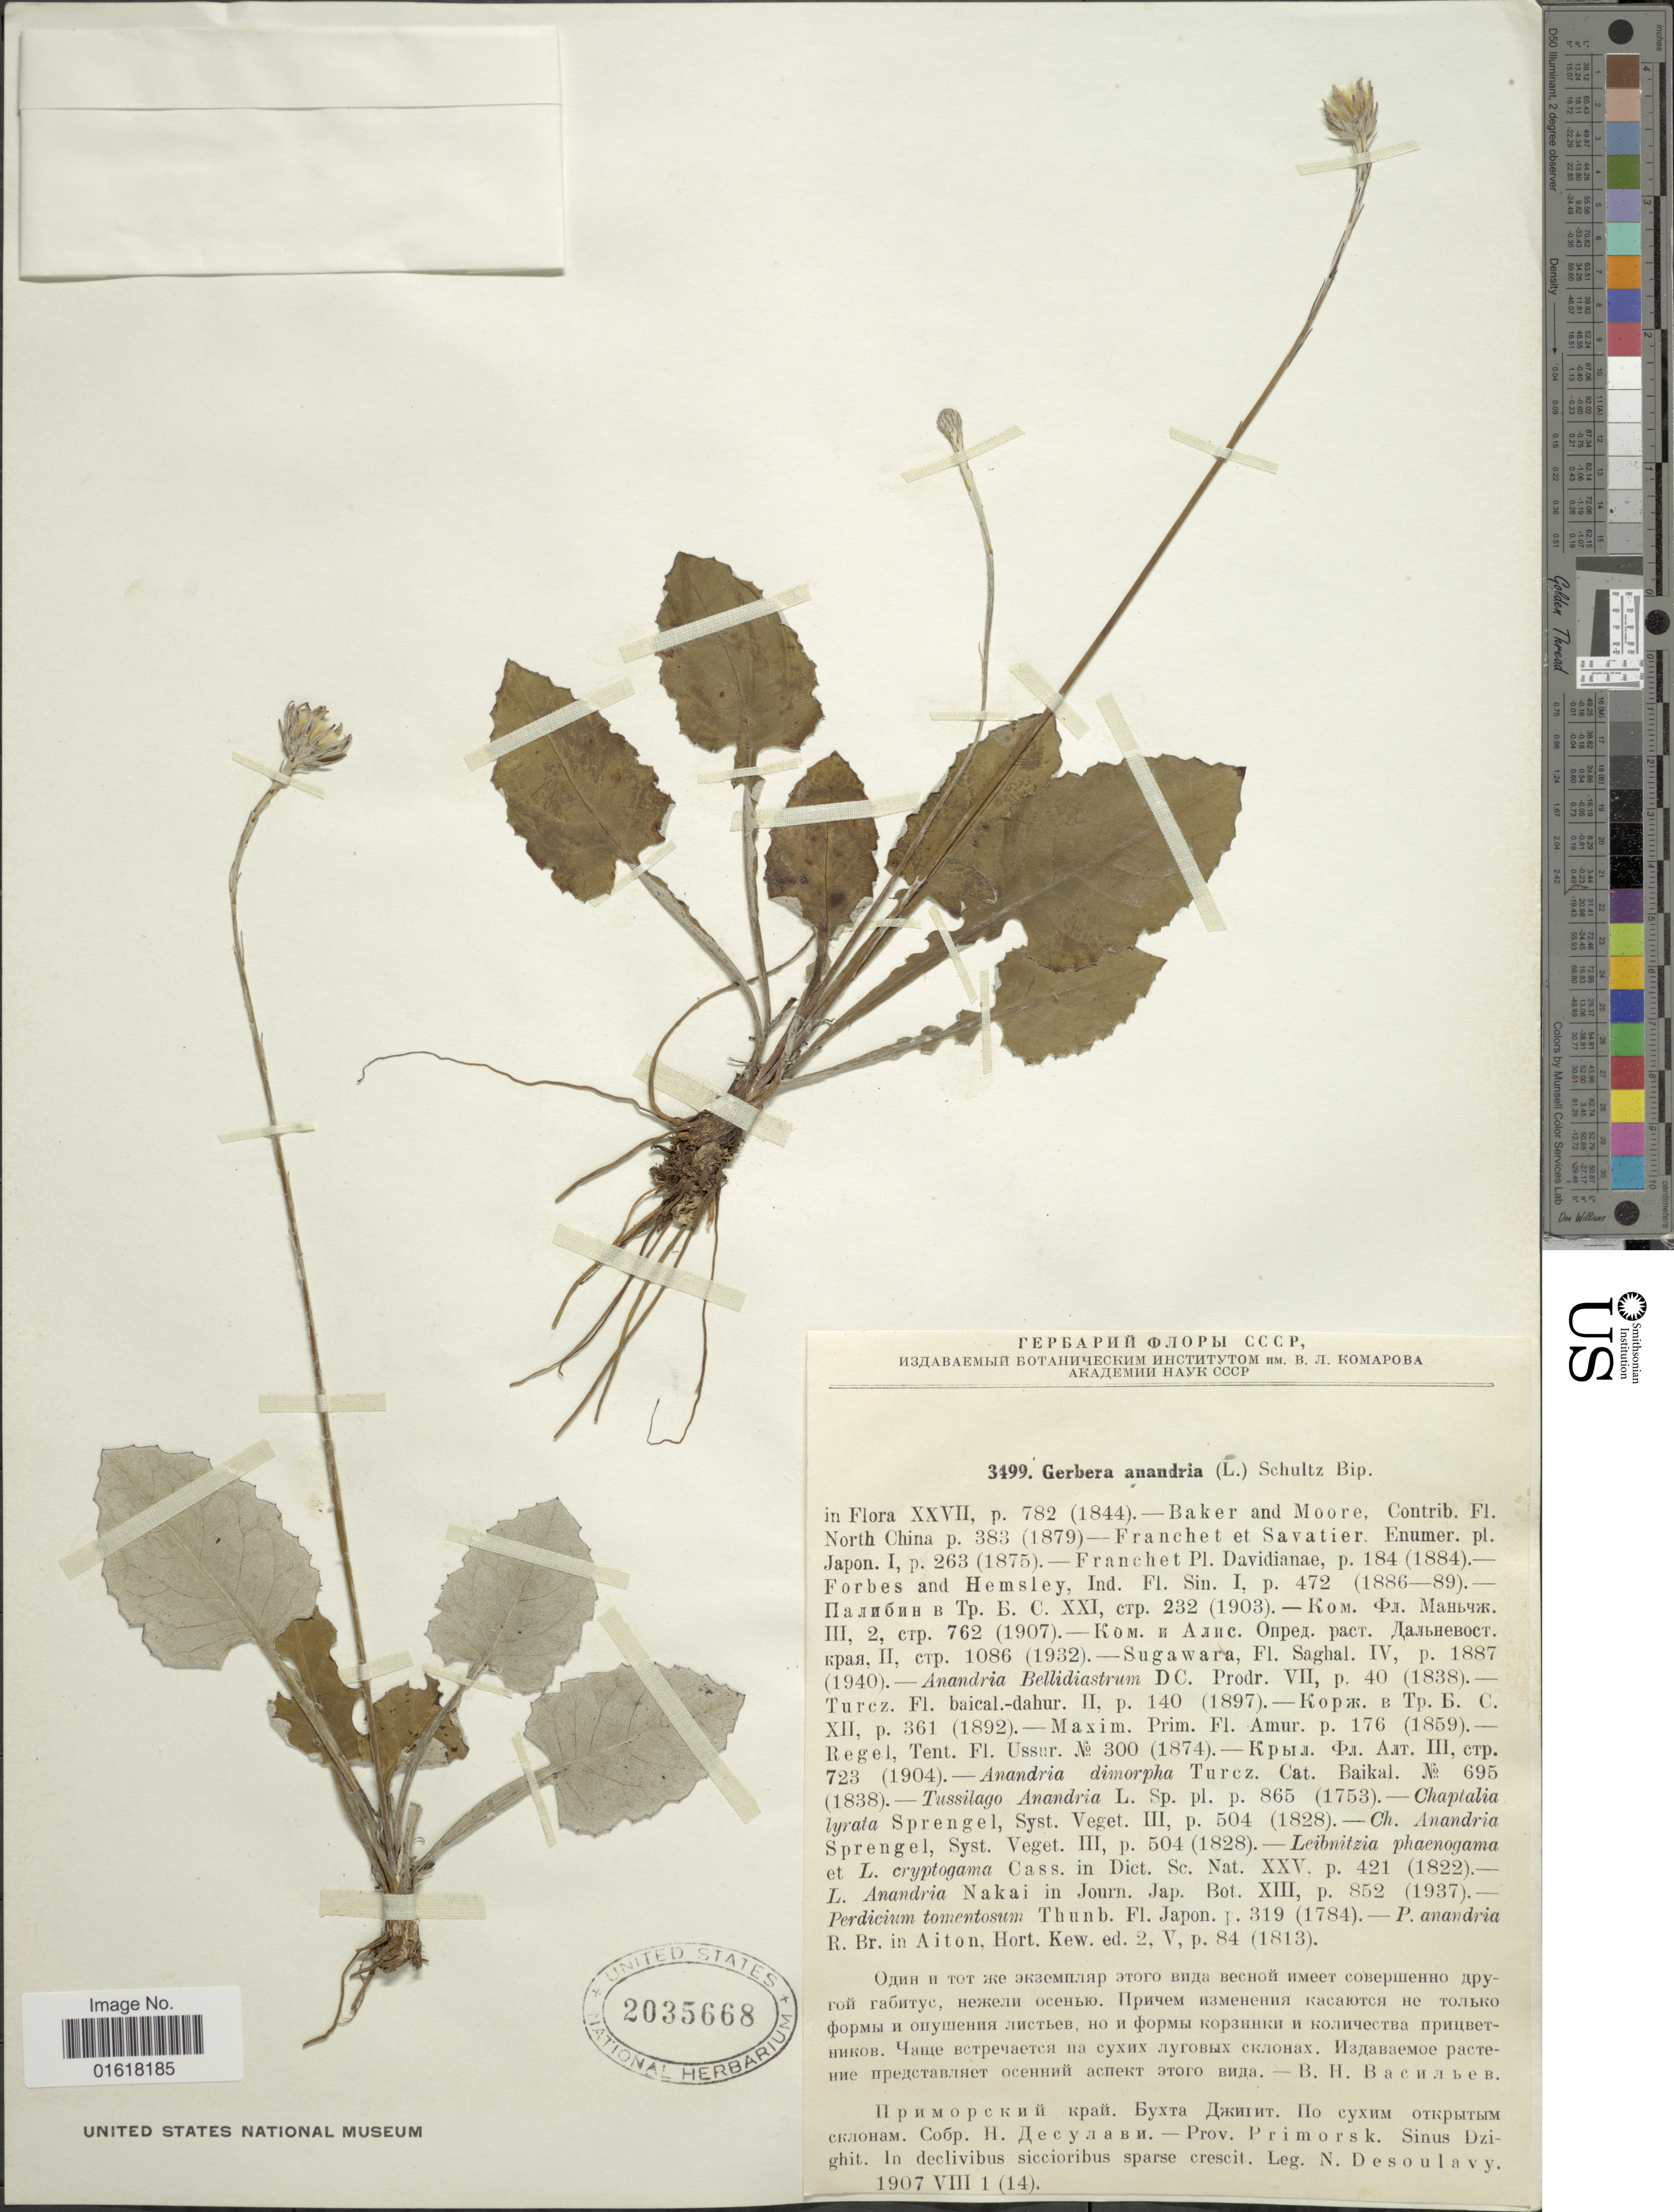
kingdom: Plantae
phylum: Tracheophyta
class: Magnoliopsida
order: Asterales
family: Asteraceae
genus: Leibnitzia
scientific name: Leibnitzia anandria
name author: (L.) Nakai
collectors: N. Desoulavy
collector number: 3499?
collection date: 1907-08-01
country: Russian Federation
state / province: Primorsky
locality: Prov. Primorsk. Sinus Dzighit. In declivibus siccioribus sparse crescit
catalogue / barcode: US 2035668